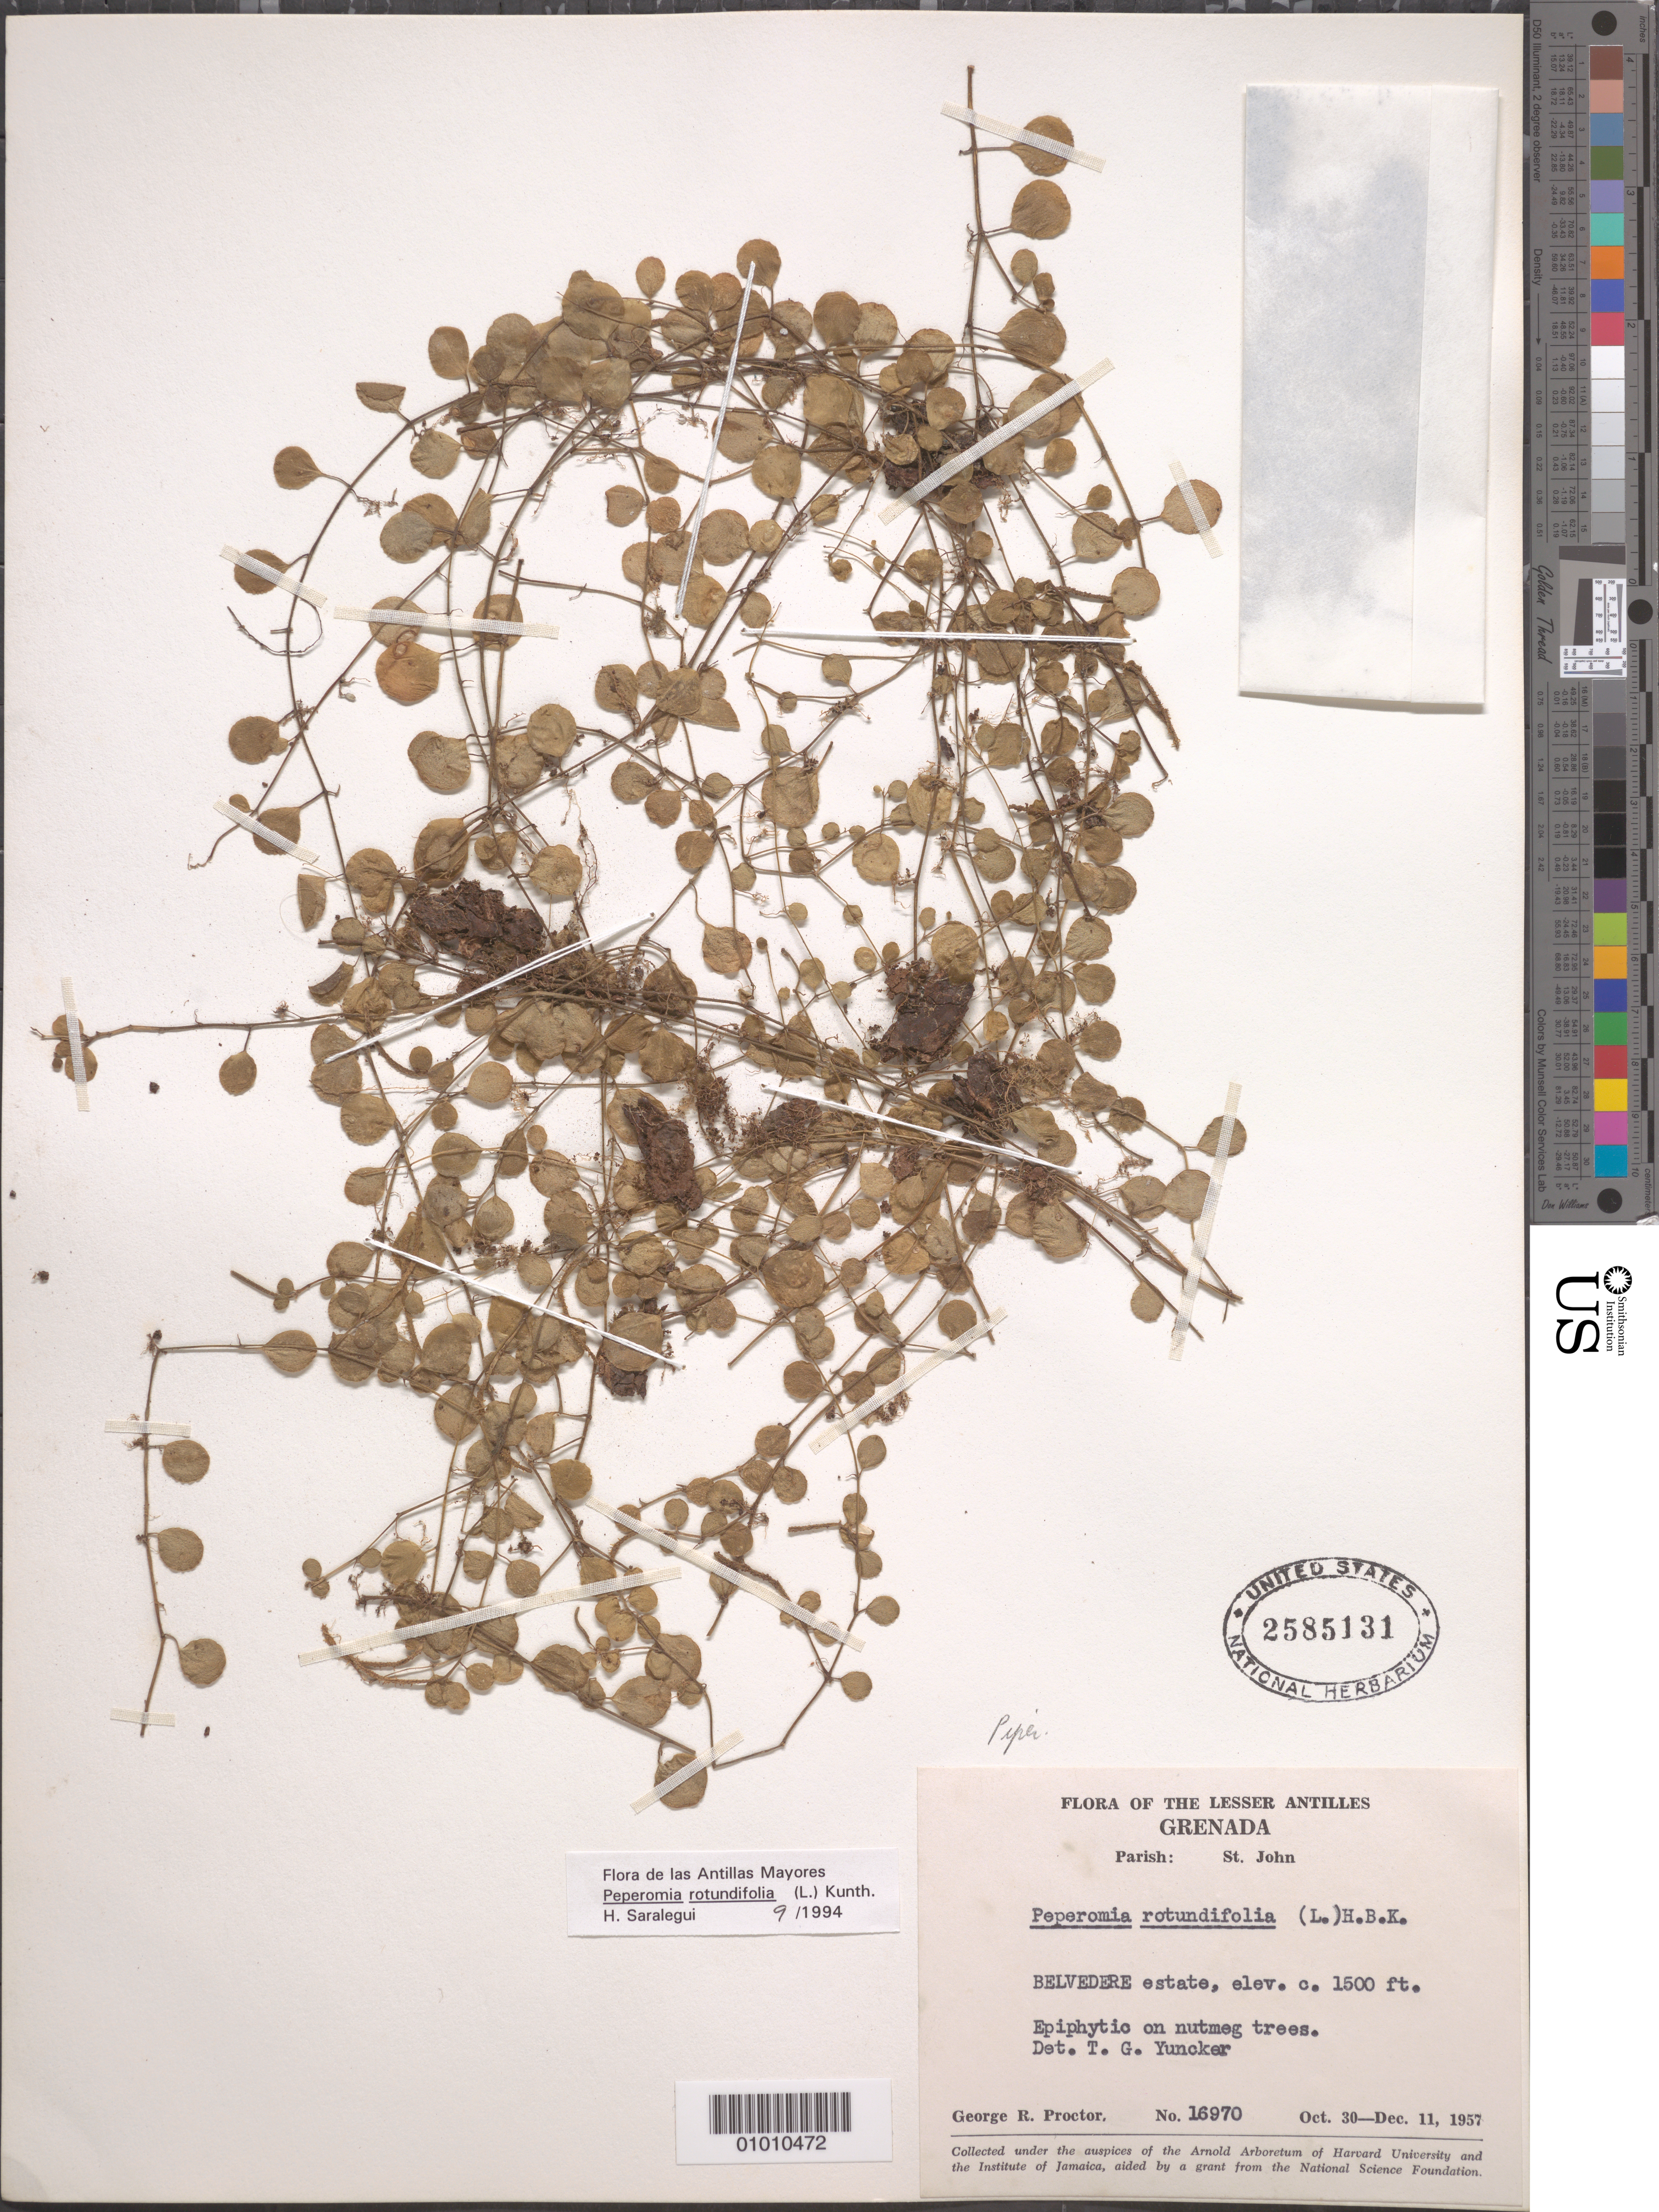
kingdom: Plantae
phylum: Tracheophyta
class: Magnoliopsida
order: Piperales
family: Piperaceae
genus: Peperomia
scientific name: Peperomia rotundifolia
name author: (L.) Kunth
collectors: G. R. Proctor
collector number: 16970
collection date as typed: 30 Oct 1957 to 11 Dec 1957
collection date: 1957-10-30/1957-12-11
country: Grenada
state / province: Saint John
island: Grenada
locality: Belvedere estate. Epiphyte on nutmeg trees.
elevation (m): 457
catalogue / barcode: US 2585131